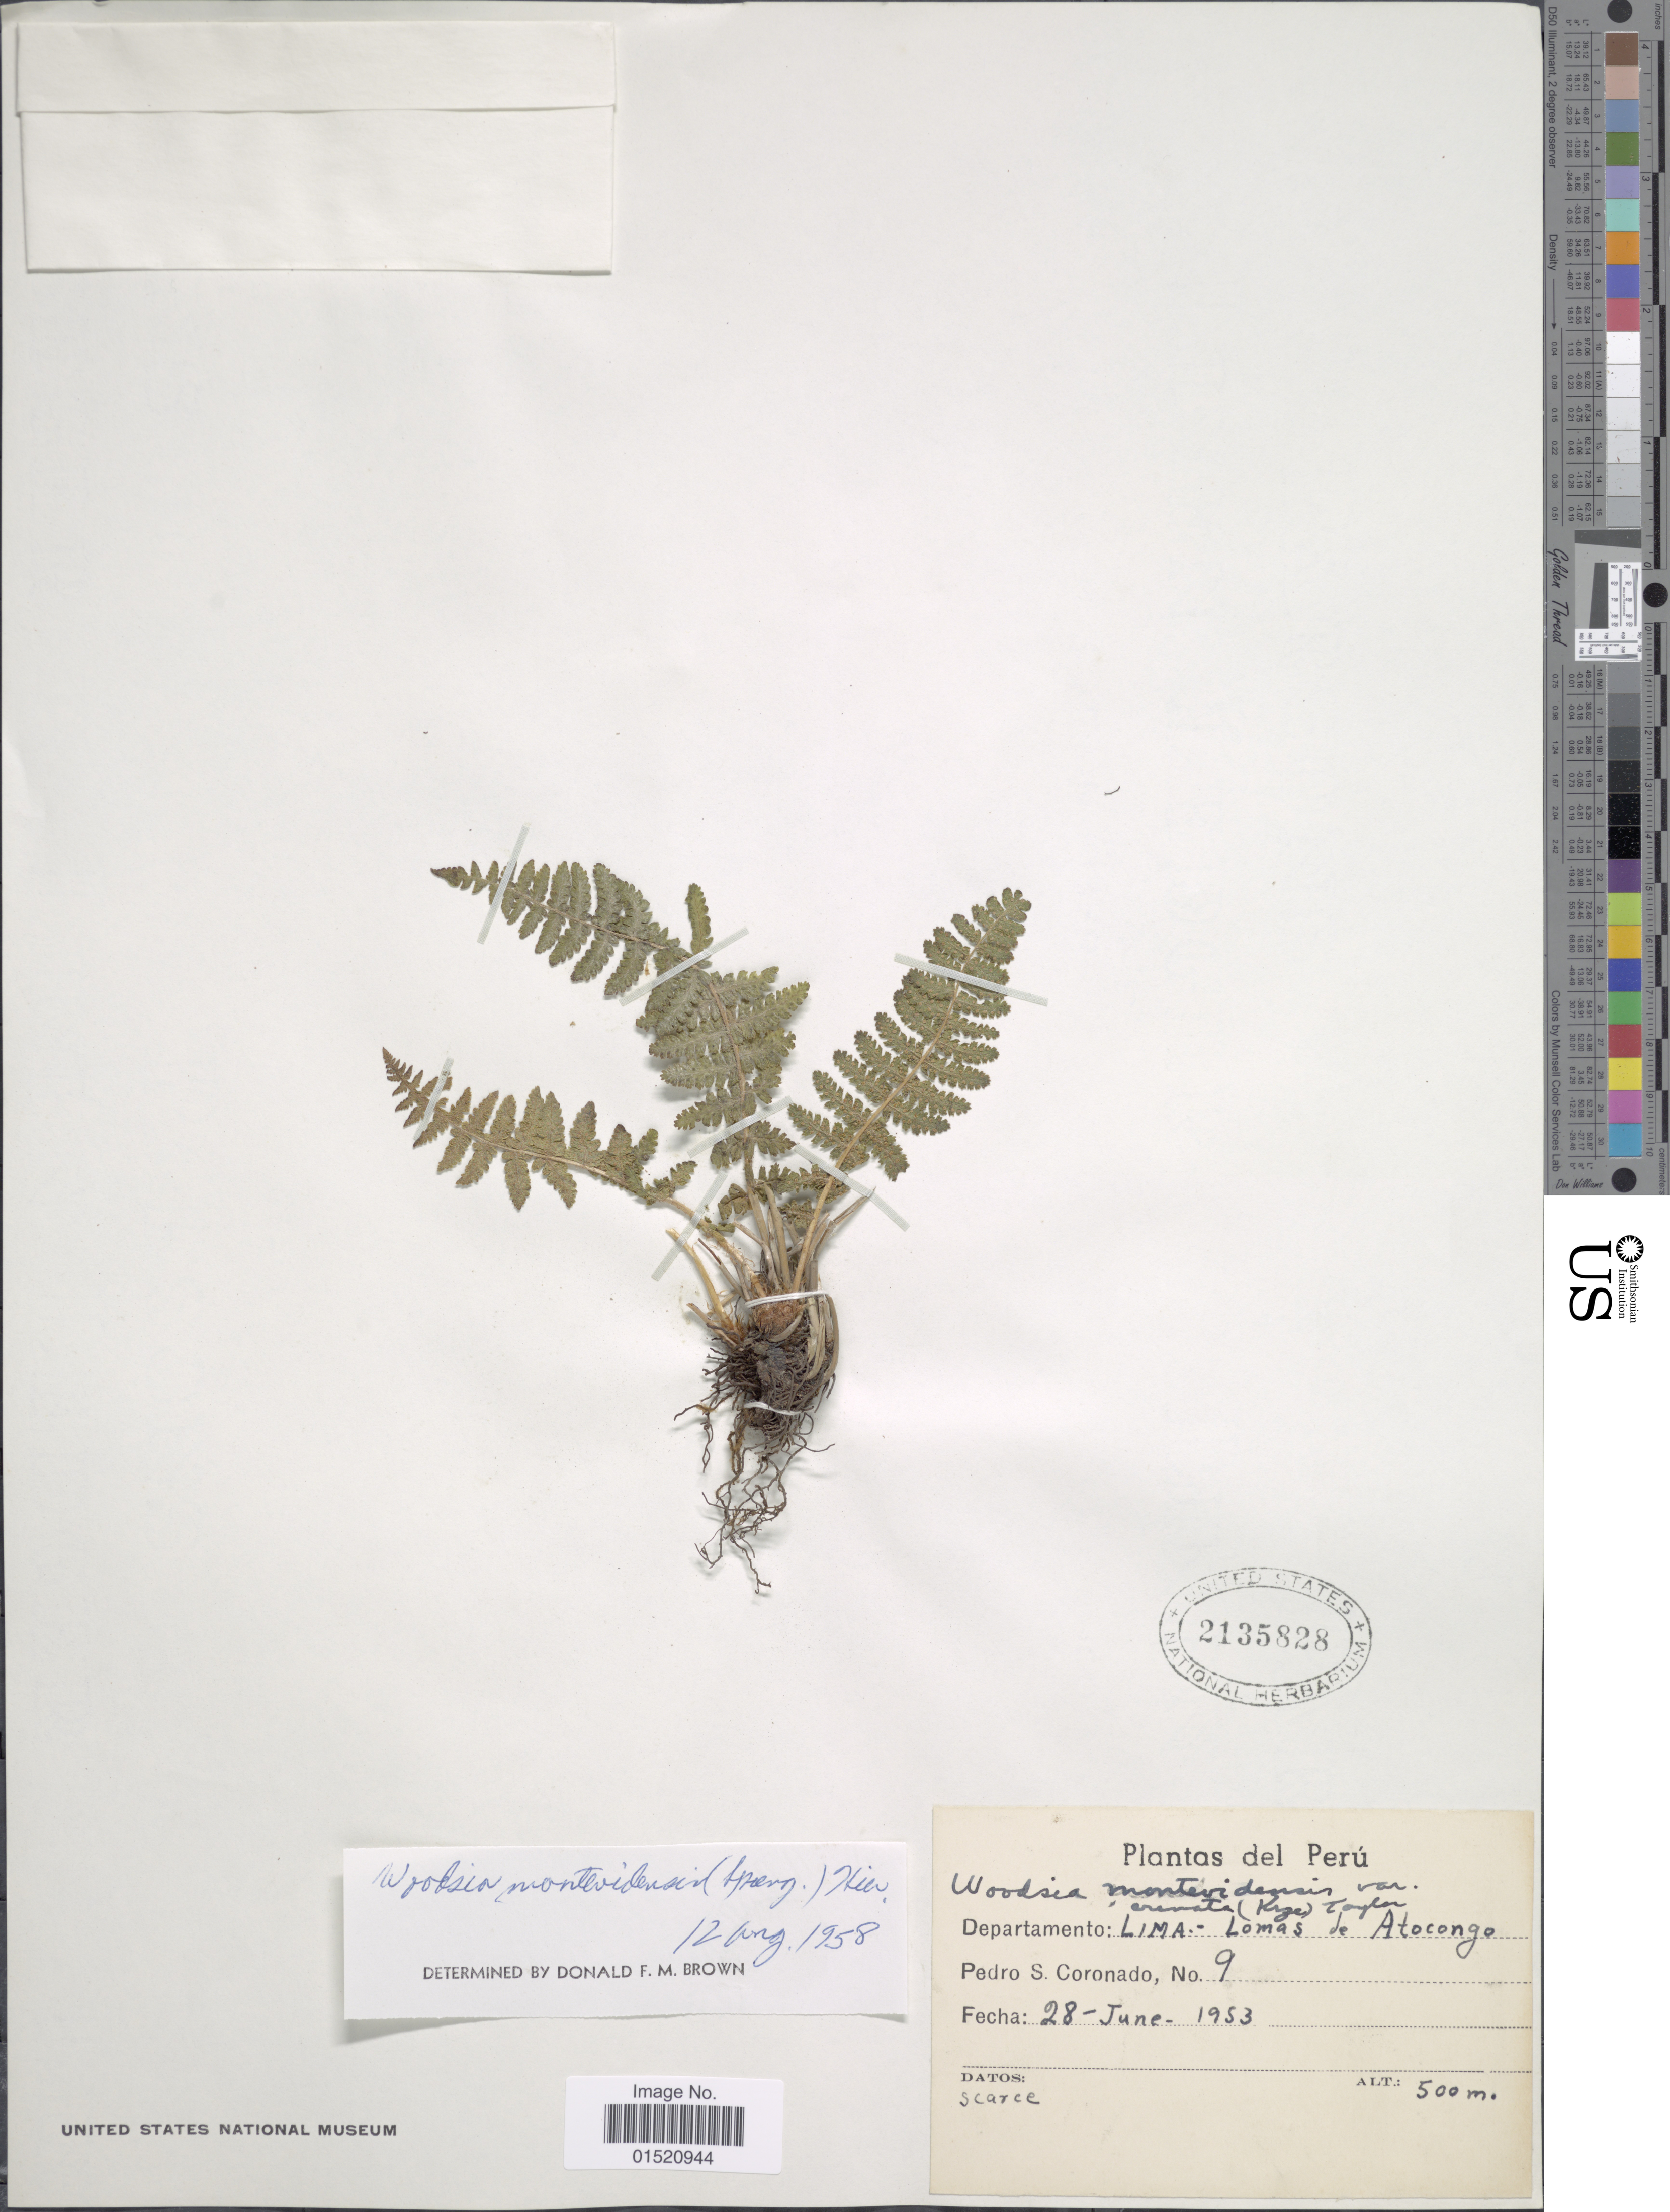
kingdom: Plantae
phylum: Tracheophyta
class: Polypodiopsida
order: Polypodiales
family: Woodsiaceae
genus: Woodsia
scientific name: Woodsia montevidensis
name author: (Spreng.) Hieron.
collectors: P. Coronado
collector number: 9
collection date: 1953-06-28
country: Peru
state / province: Lima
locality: Departamento: Lima - Lomas de Atocongo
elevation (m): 500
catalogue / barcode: US 2135828